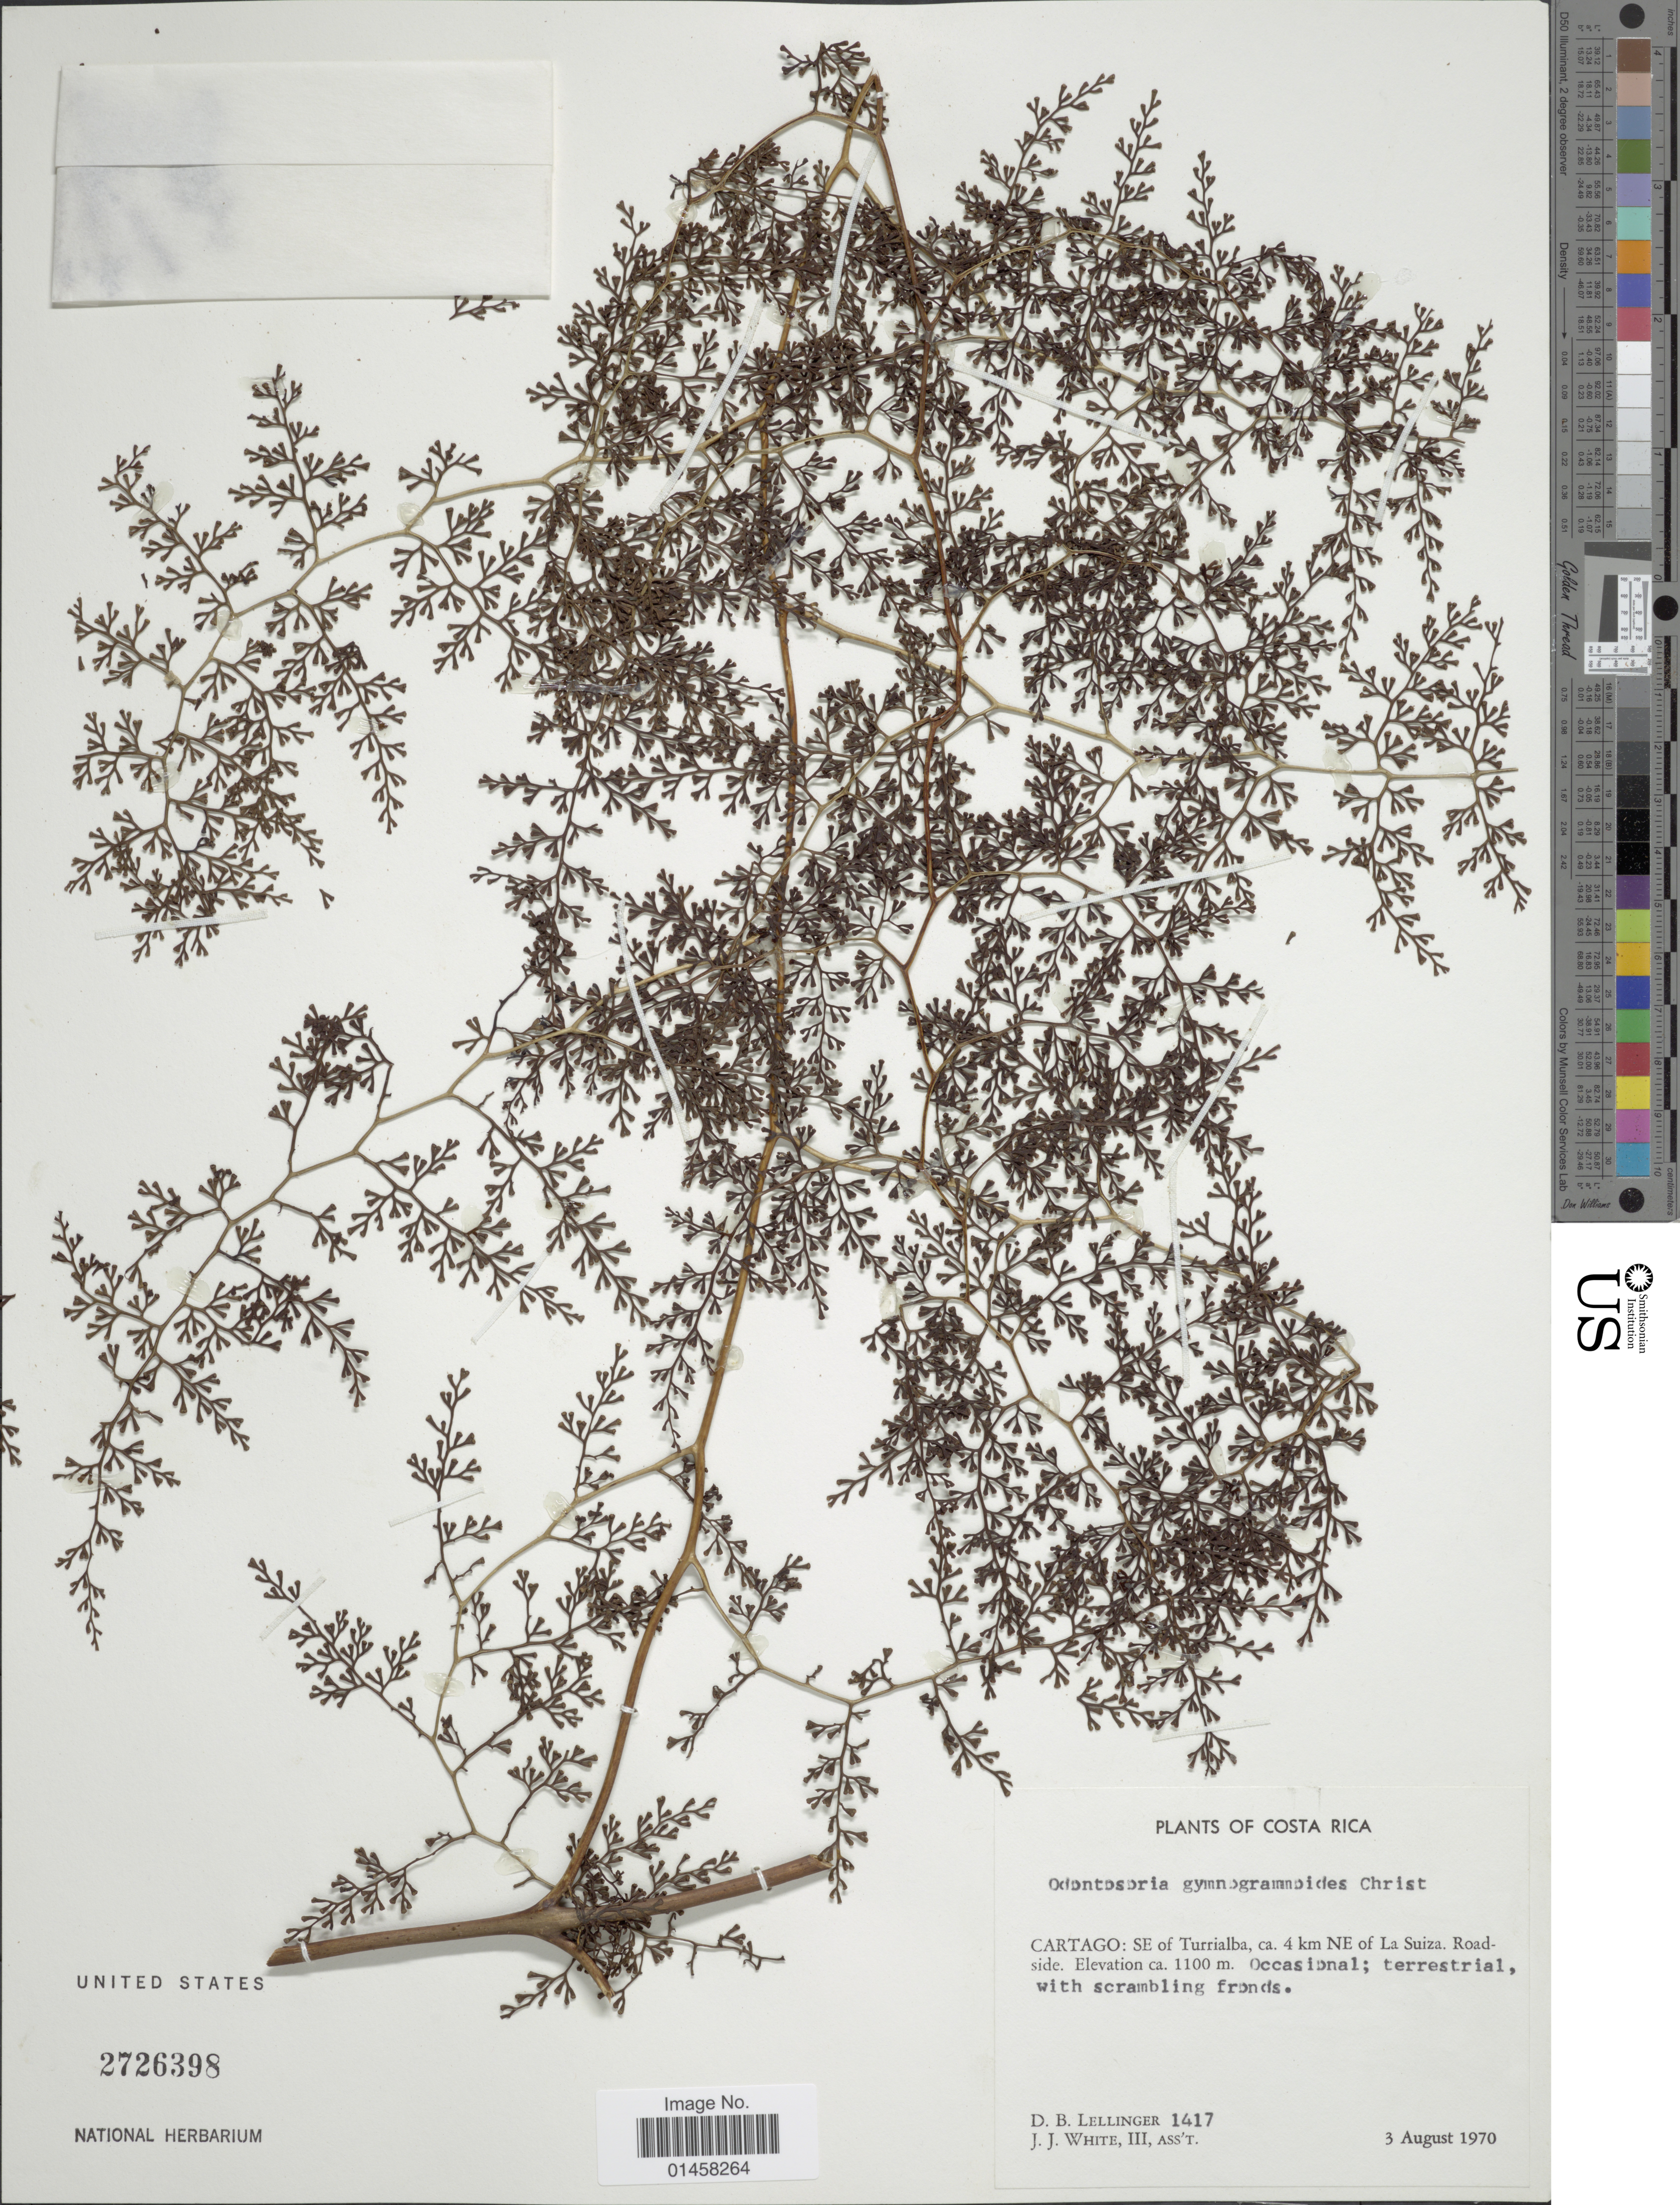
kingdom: Plantae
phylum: Tracheophyta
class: Polypodiopsida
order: Polypodiales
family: Lindsaeaceae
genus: Odontosoria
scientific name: Odontosoria gymnogrammoides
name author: Christ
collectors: D. B. Lellinger & J. J. White III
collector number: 1417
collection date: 1970-08-03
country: Costa Rica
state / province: Cartago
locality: SE of Turrialba, ca. 4 km NE of La Suiza. Roadside.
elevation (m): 1100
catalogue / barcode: US 2726398